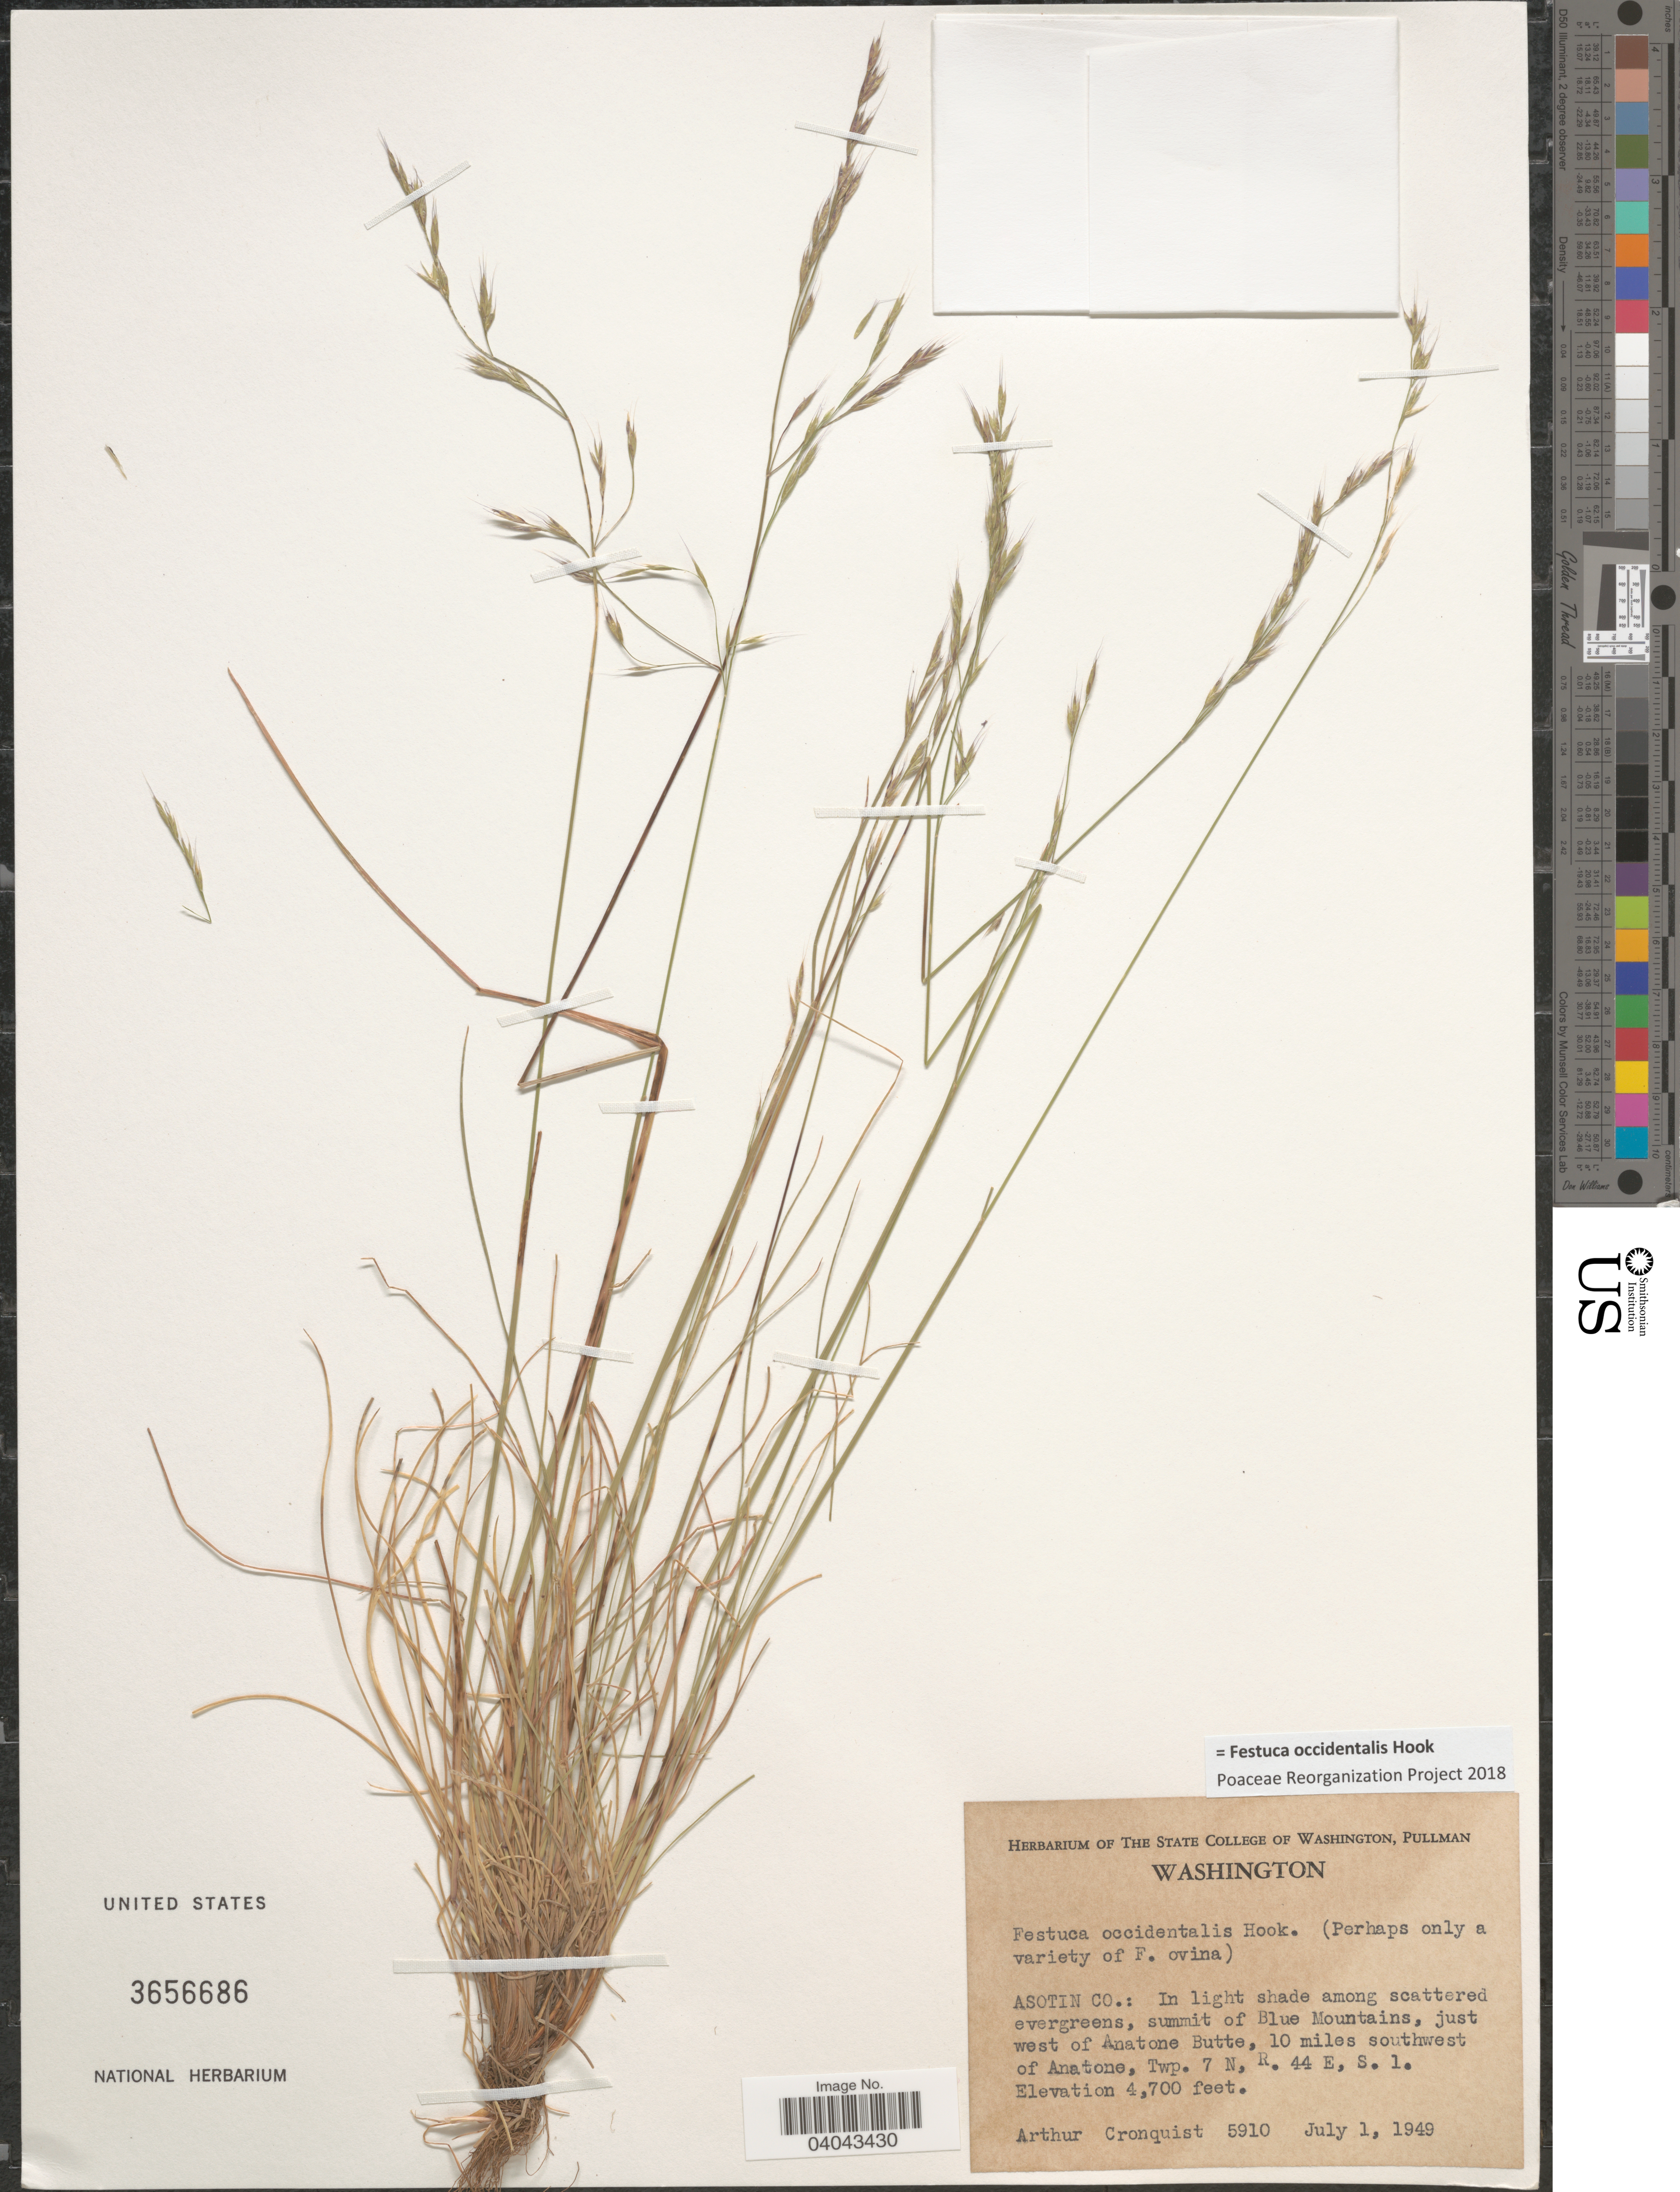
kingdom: Plantae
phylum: Tracheophyta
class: Liliopsida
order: Poales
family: Poaceae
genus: Festuca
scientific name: Festuca occidentalis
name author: Hook.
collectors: A. J. Cronquist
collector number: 5910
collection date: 1949-07-01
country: United States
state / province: Washington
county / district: Asotin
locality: Asotin Co.: In light shade among scattered evergreens, summit of Blue Mountains, just west of Anatone Butte, 10 miles southwest of Anatone, Twp. 7 N, R. 44 E, S.1.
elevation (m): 1433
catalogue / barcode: US 3656686